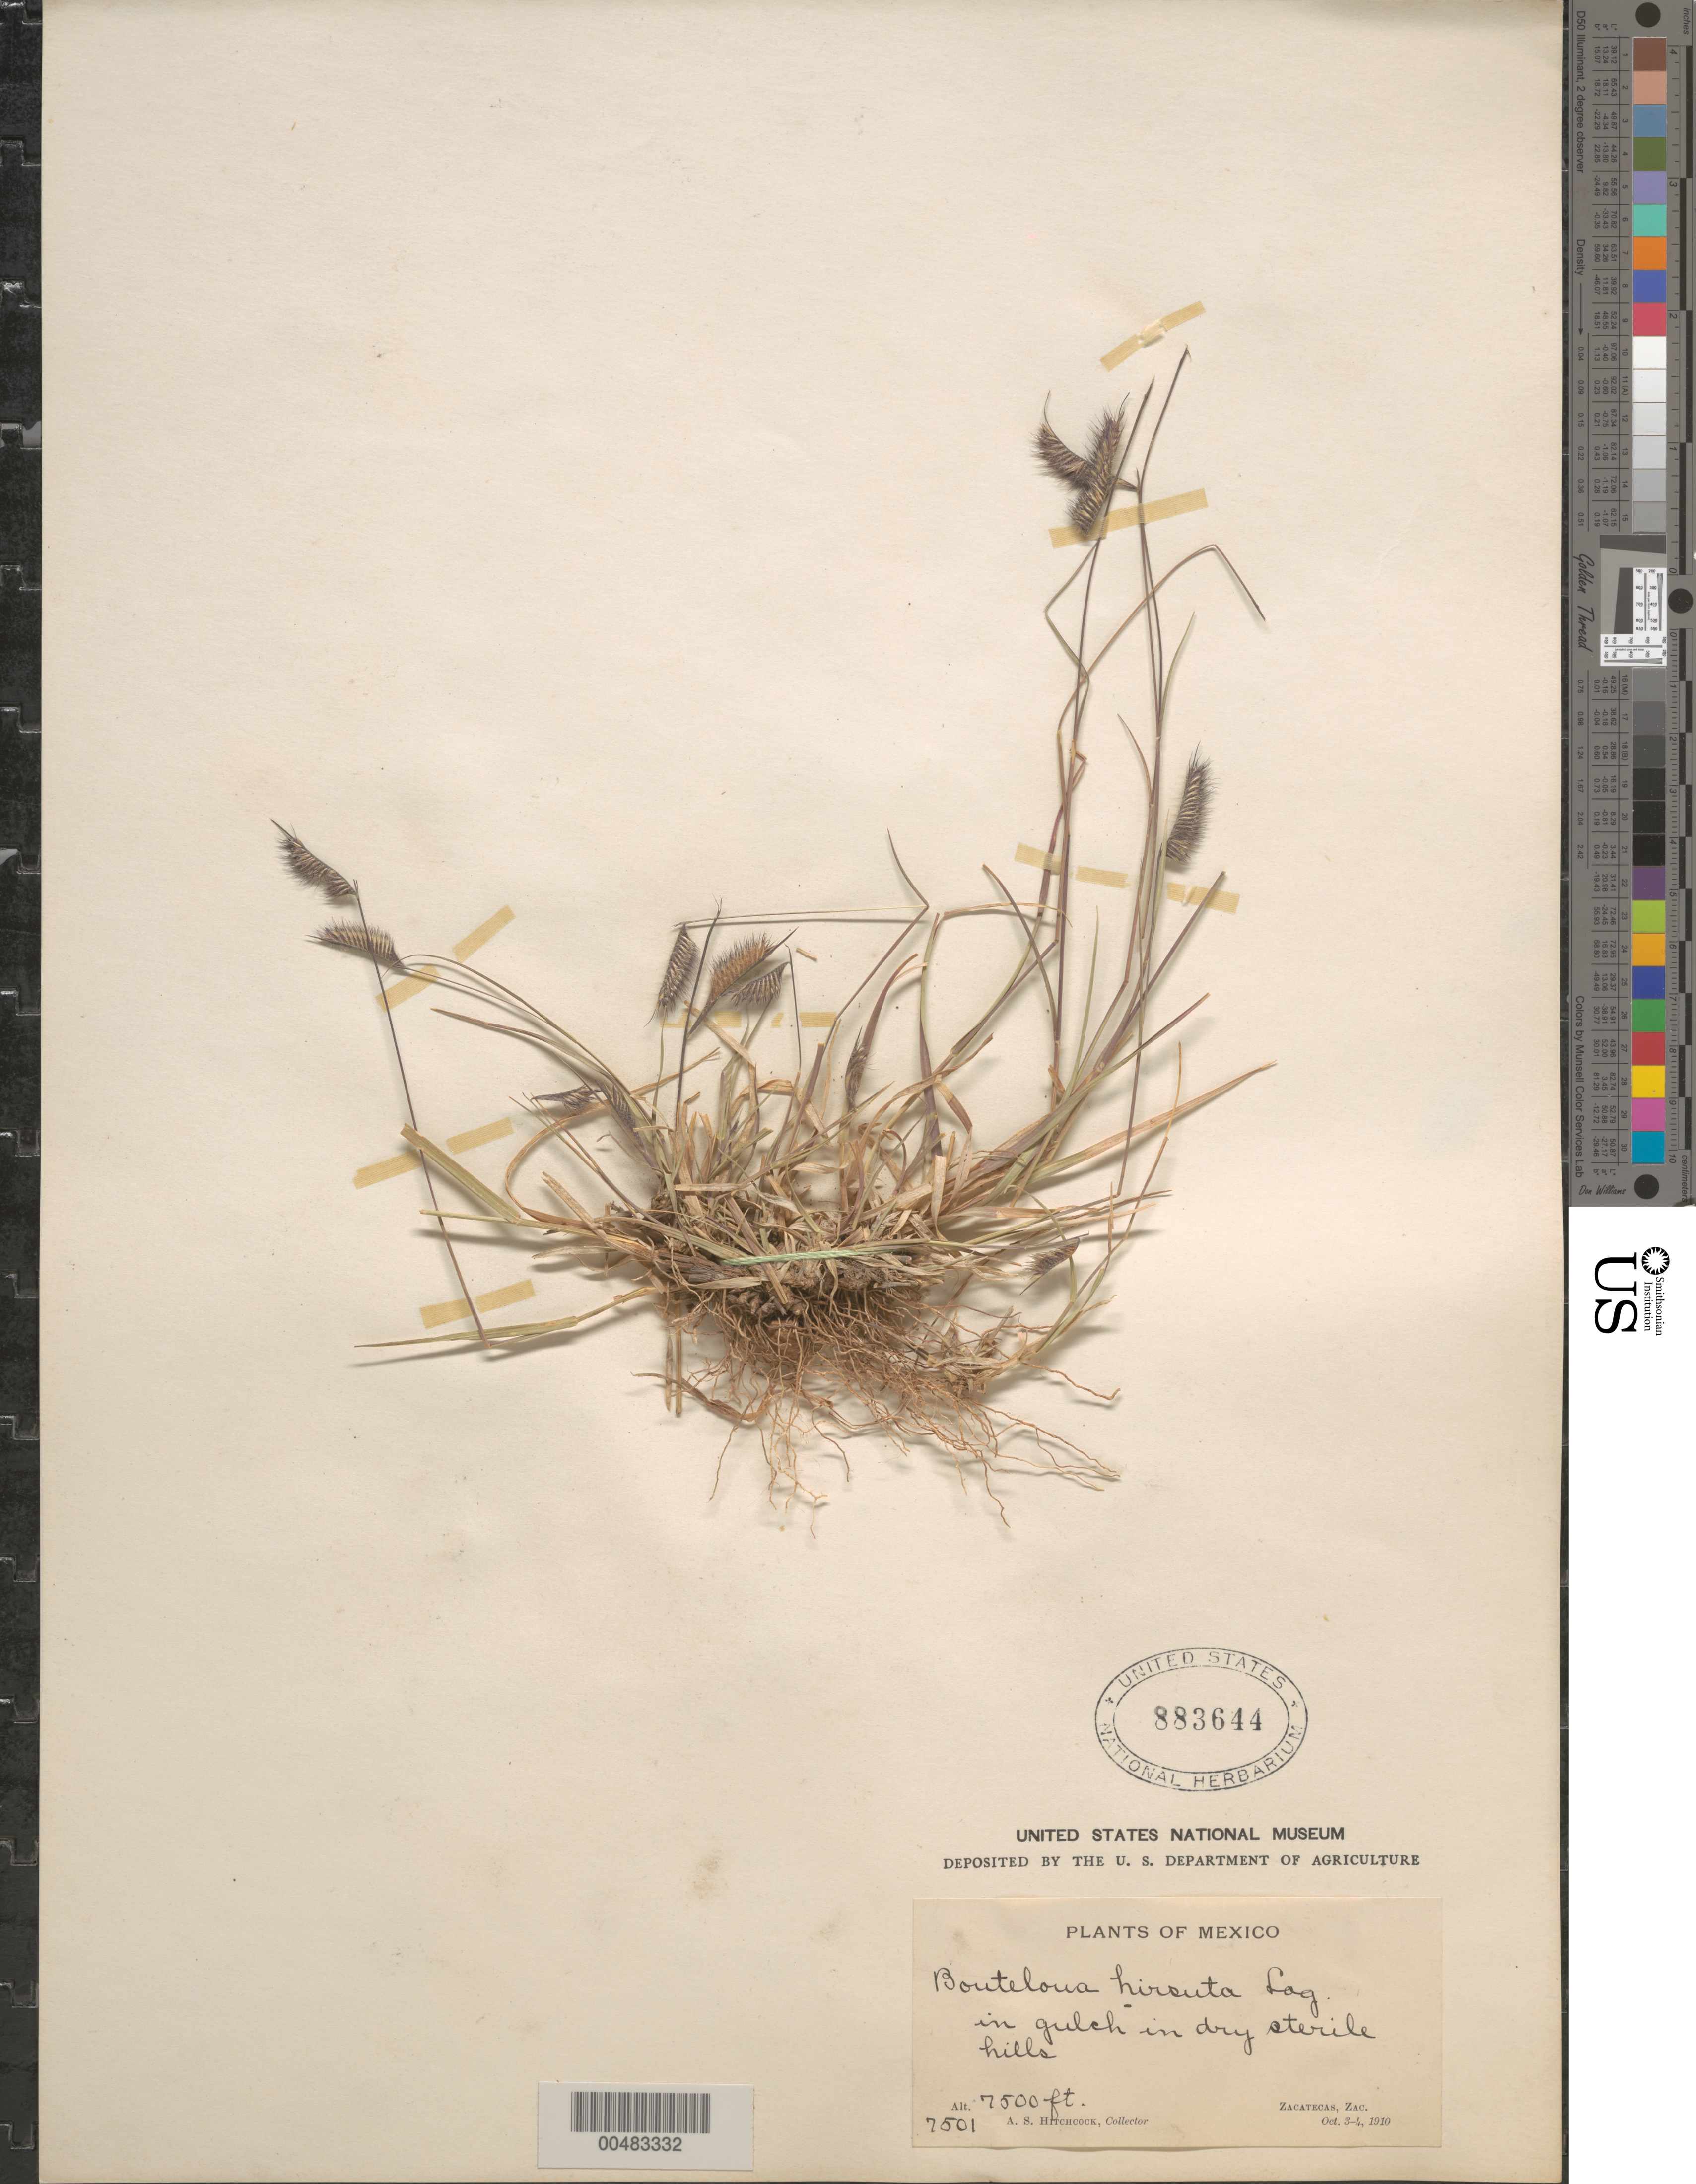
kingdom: Plantae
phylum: Tracheophyta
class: Liliopsida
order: Poales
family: Poaceae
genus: Bouteloua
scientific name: Bouteloua hirsuta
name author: Lag.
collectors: A. S. Hitchcock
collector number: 7501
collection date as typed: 3 Oct 1910 to 4 Oct 1910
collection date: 1910-10-03/1910-10-04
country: Mexico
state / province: Zacatecas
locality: Zacatecas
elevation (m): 2286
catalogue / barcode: US 883644